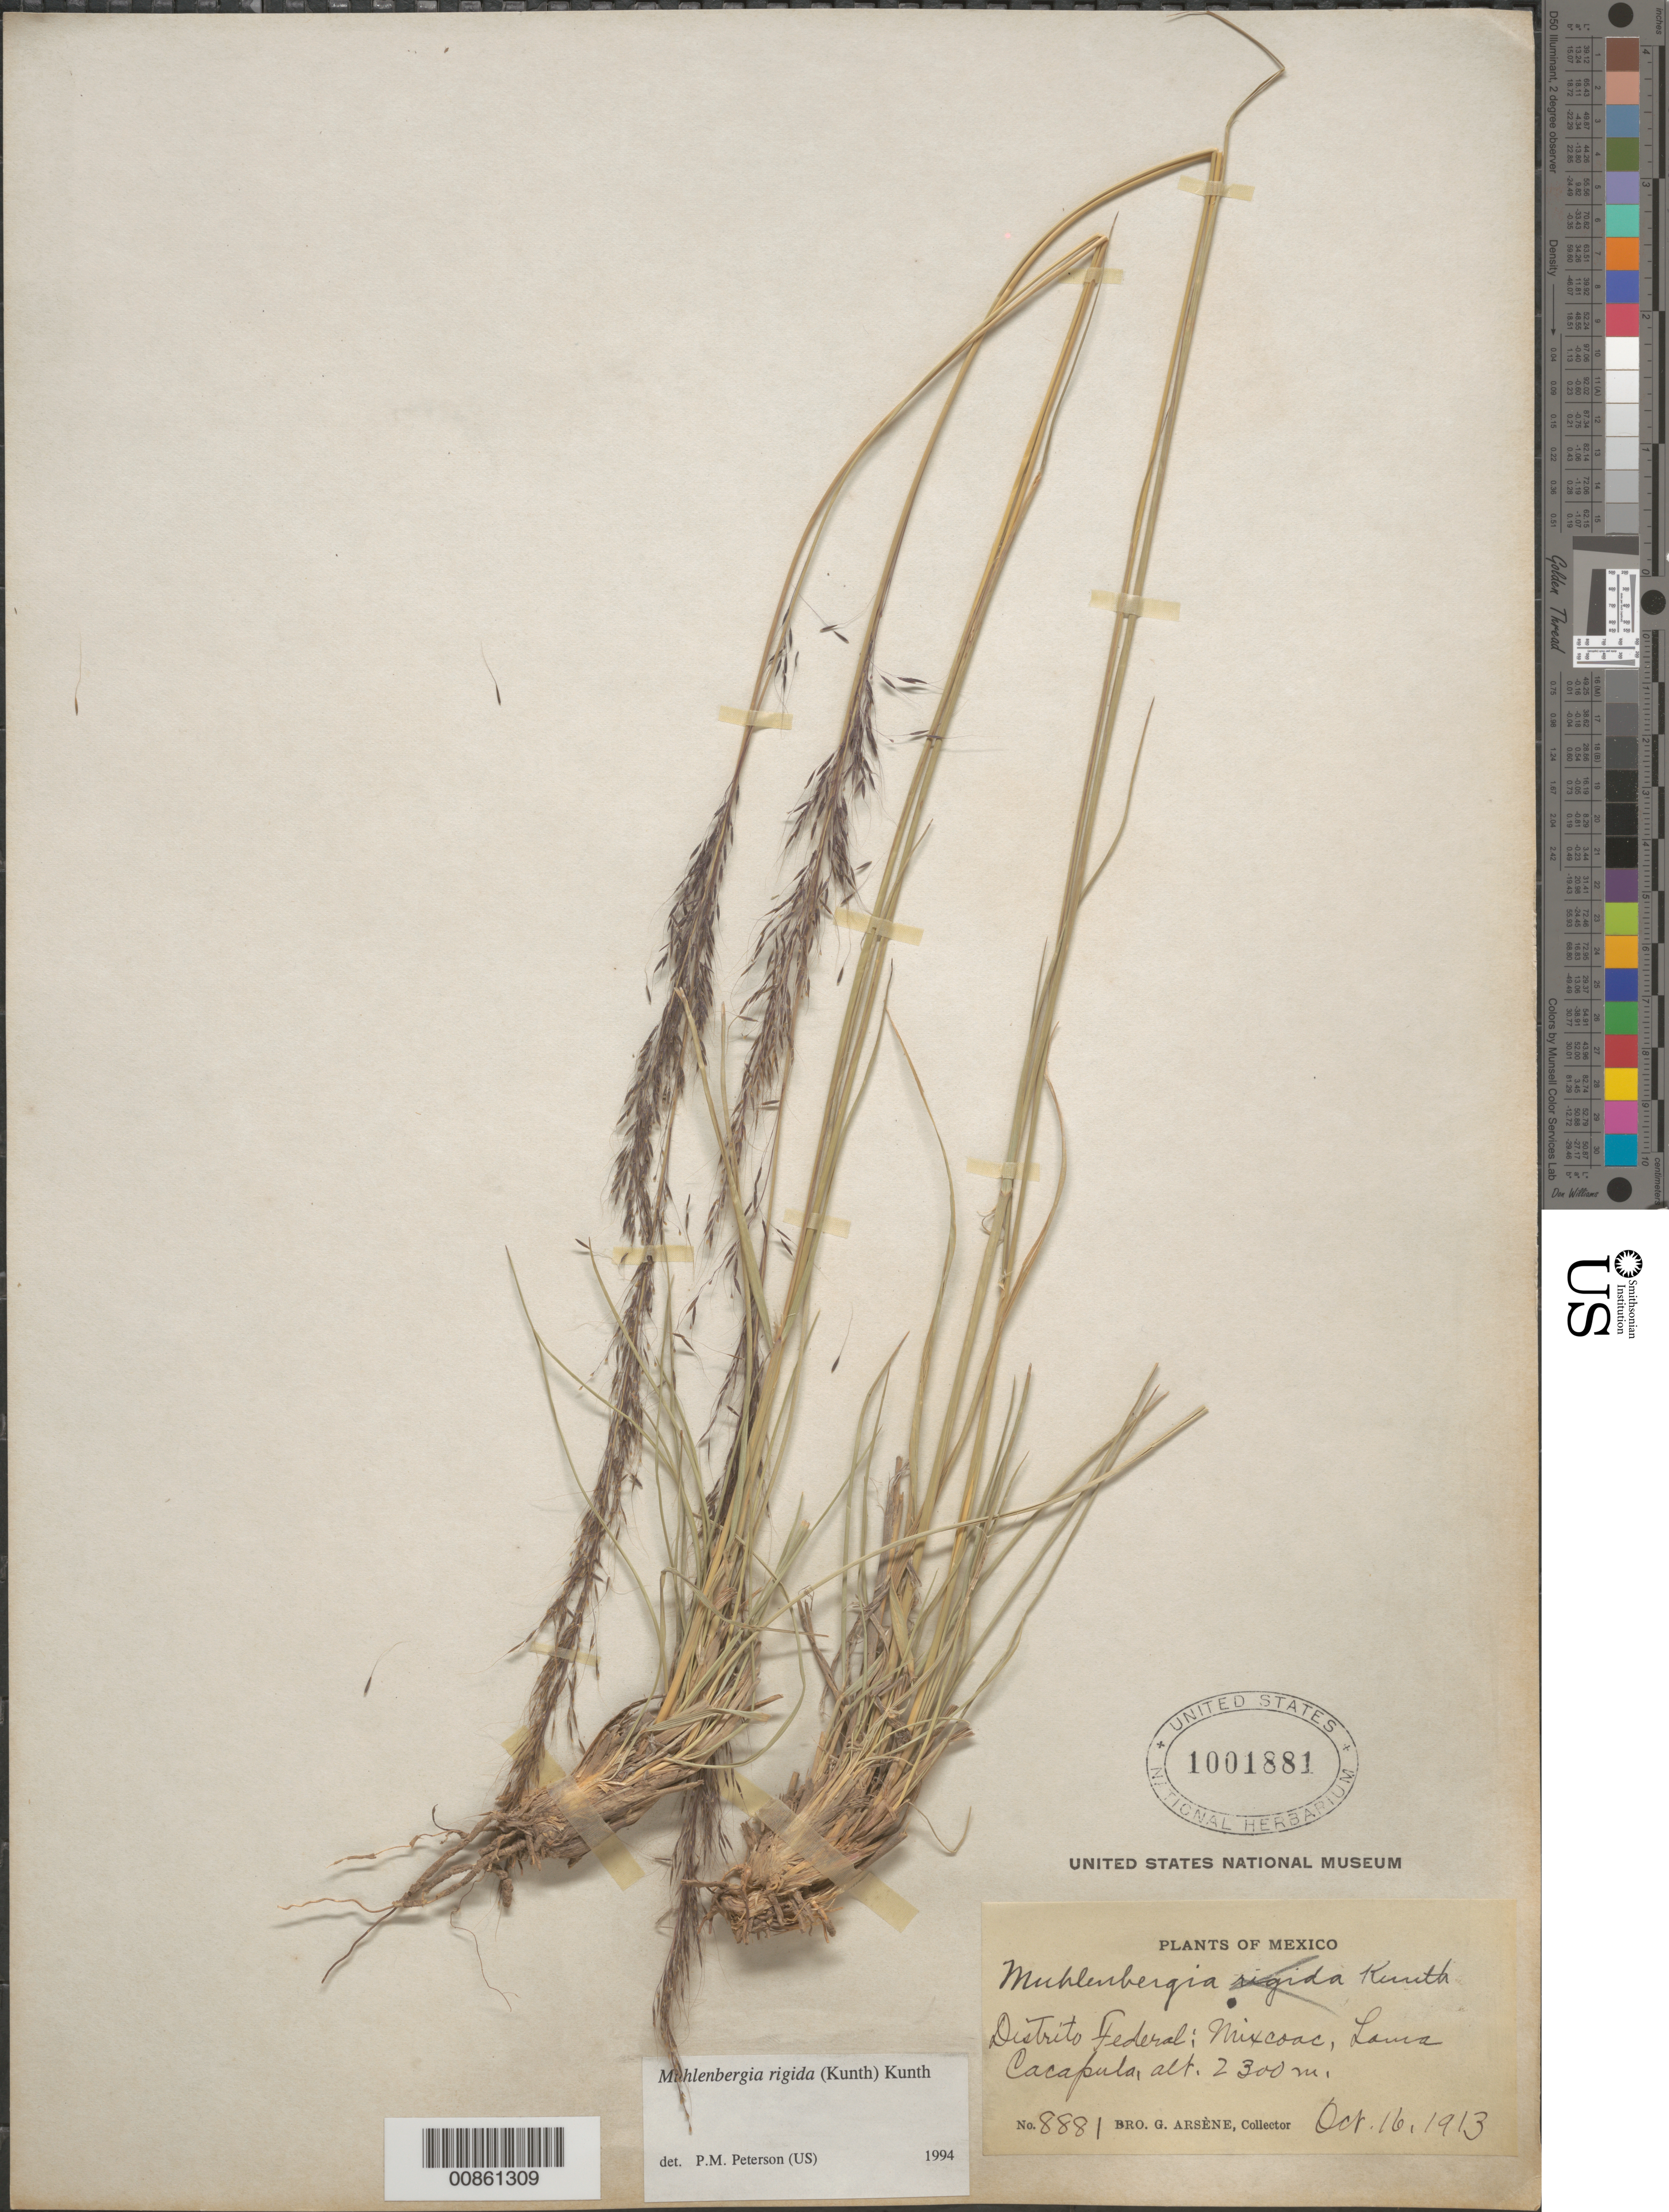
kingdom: Plantae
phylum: Tracheophyta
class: Liliopsida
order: Poales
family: Poaceae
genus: Muhlenbergia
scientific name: Muhlenbergia rigida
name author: (Kunth) Kunth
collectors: Bro. G. Arsène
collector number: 8881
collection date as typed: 16 Oct 1913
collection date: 1913-10-16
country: Mexico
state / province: Distrito Federal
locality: Loma Cacapula, Mixcoac, D.F.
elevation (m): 2300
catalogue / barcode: US 1001881